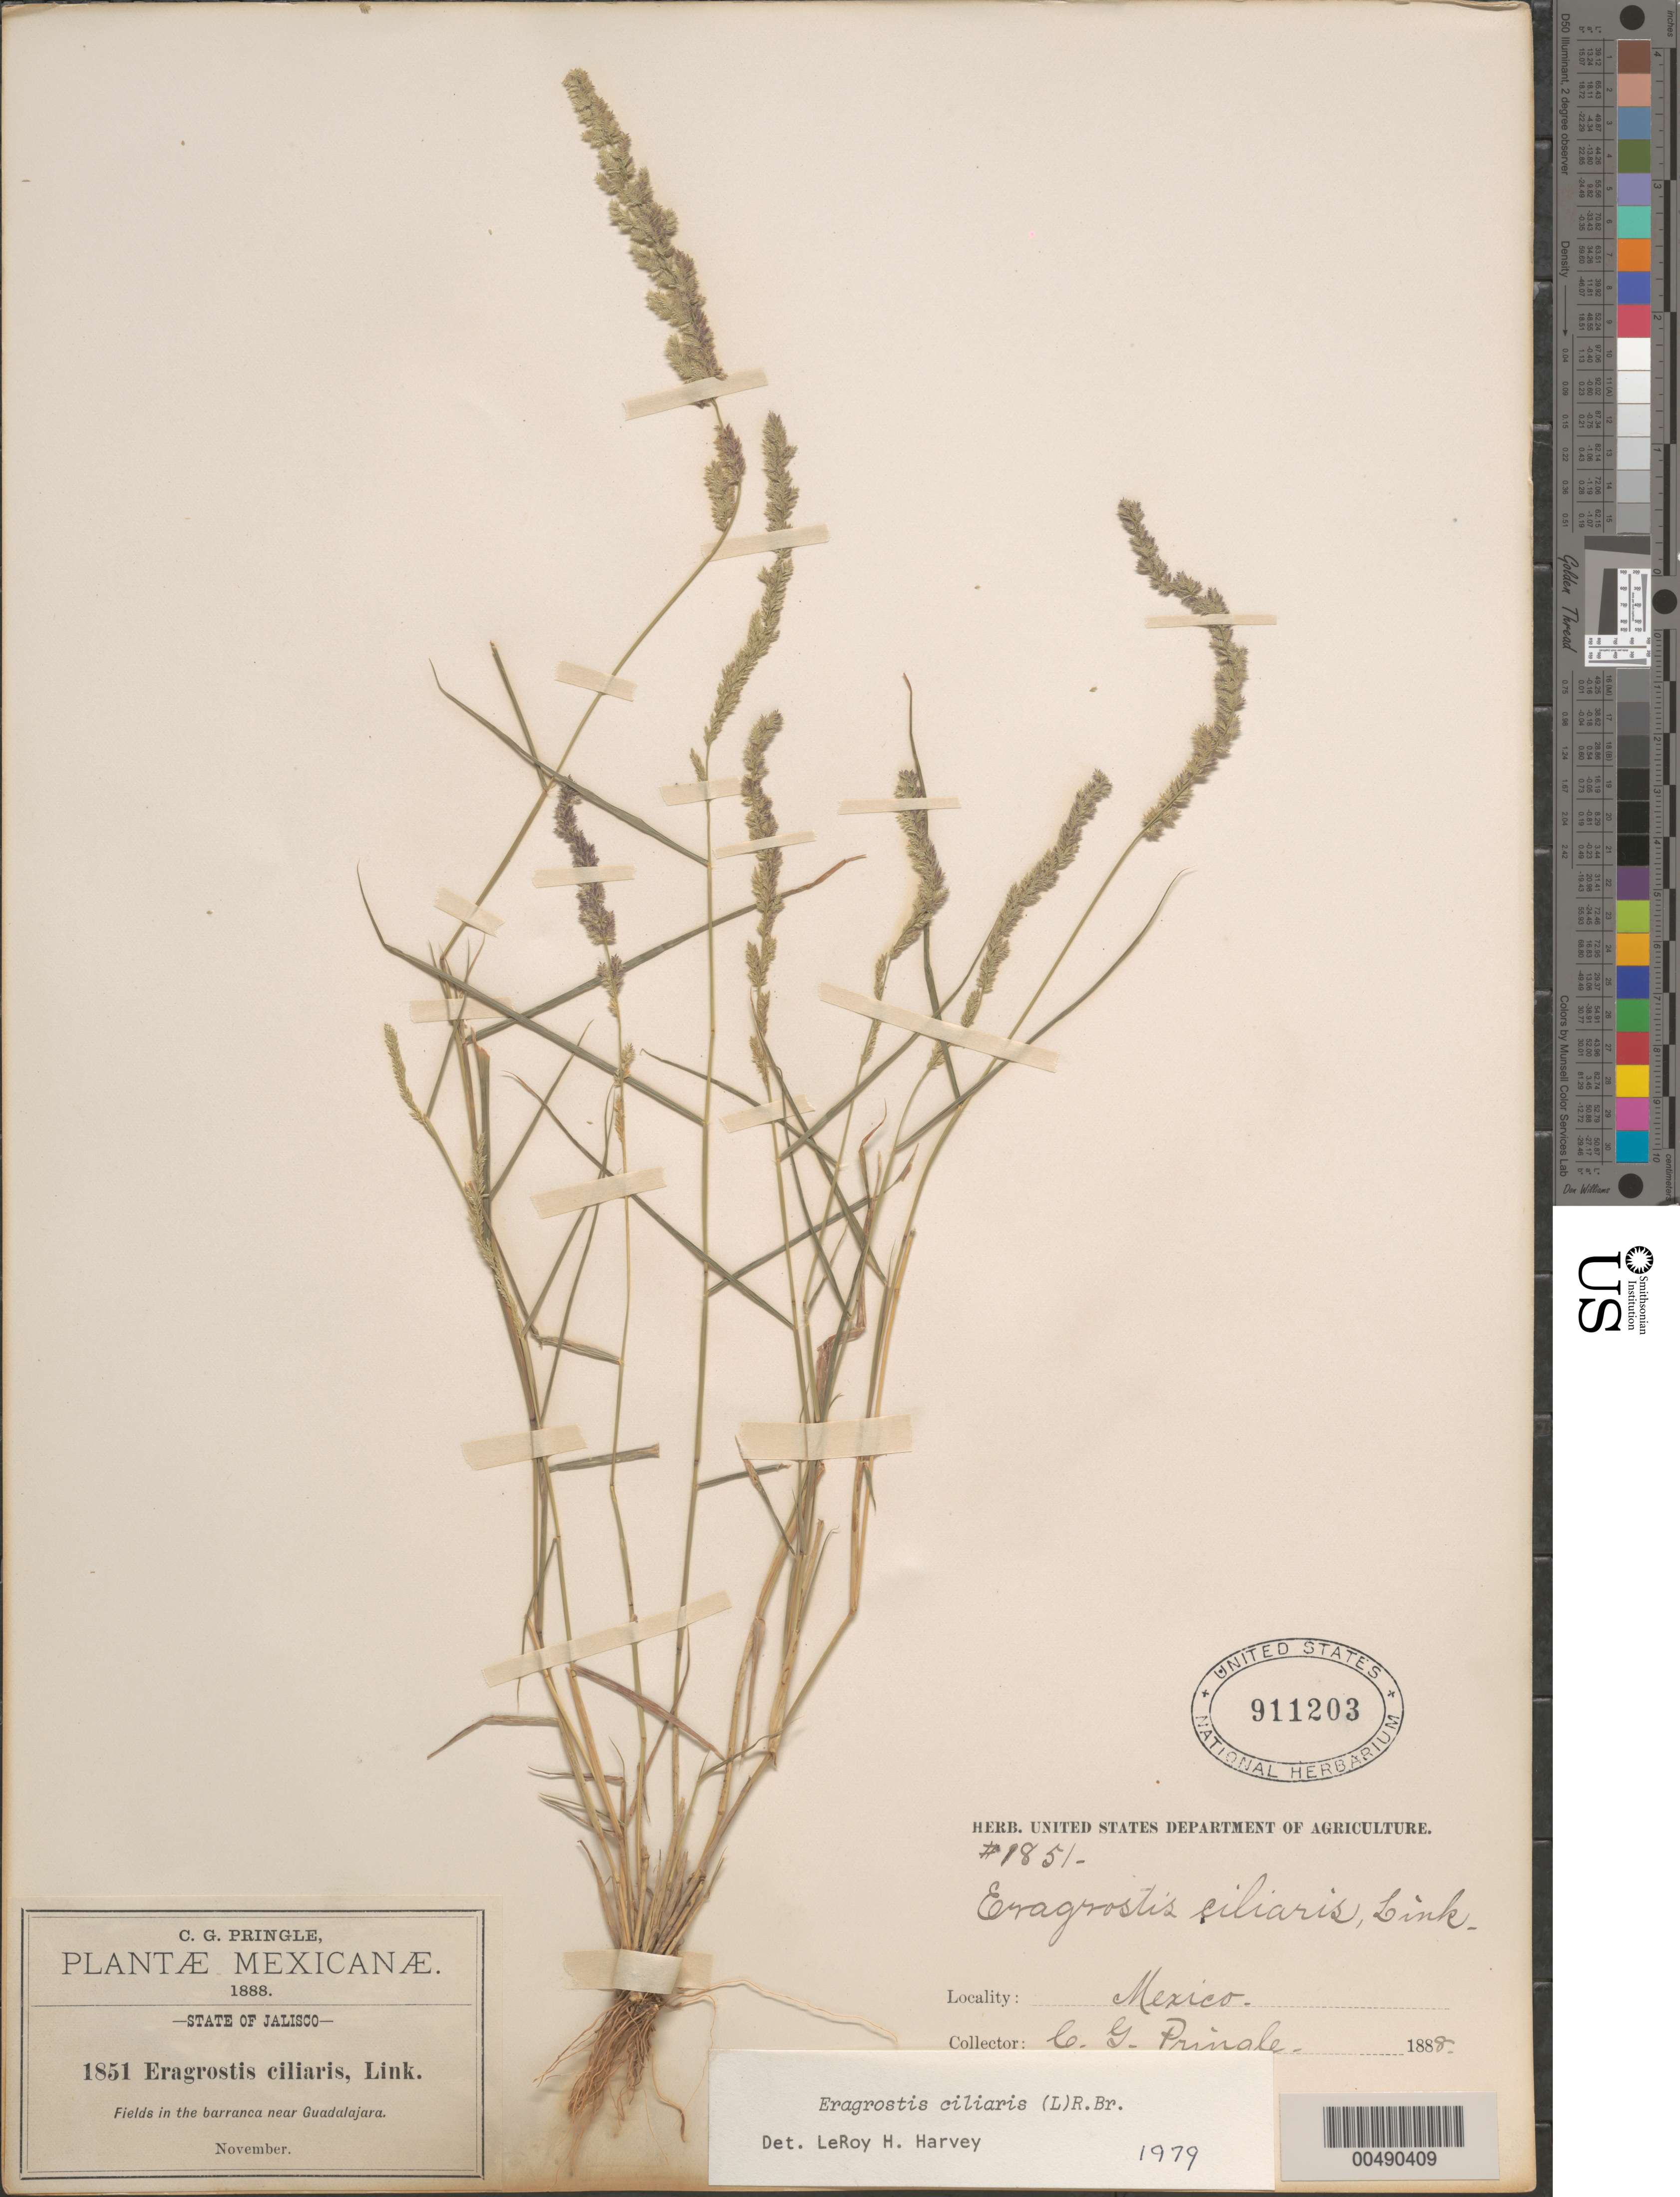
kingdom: Plantae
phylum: Tracheophyta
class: Liliopsida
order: Poales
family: Poaceae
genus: Eragrostis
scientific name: Eragrostis ciliaris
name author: (L.) R. Br.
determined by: Harvey, L. H.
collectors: C. G. Pringle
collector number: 1851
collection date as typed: Nov 1888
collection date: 1888-11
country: Mexico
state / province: Jalisco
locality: Near Guadalajara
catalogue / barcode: US 911203